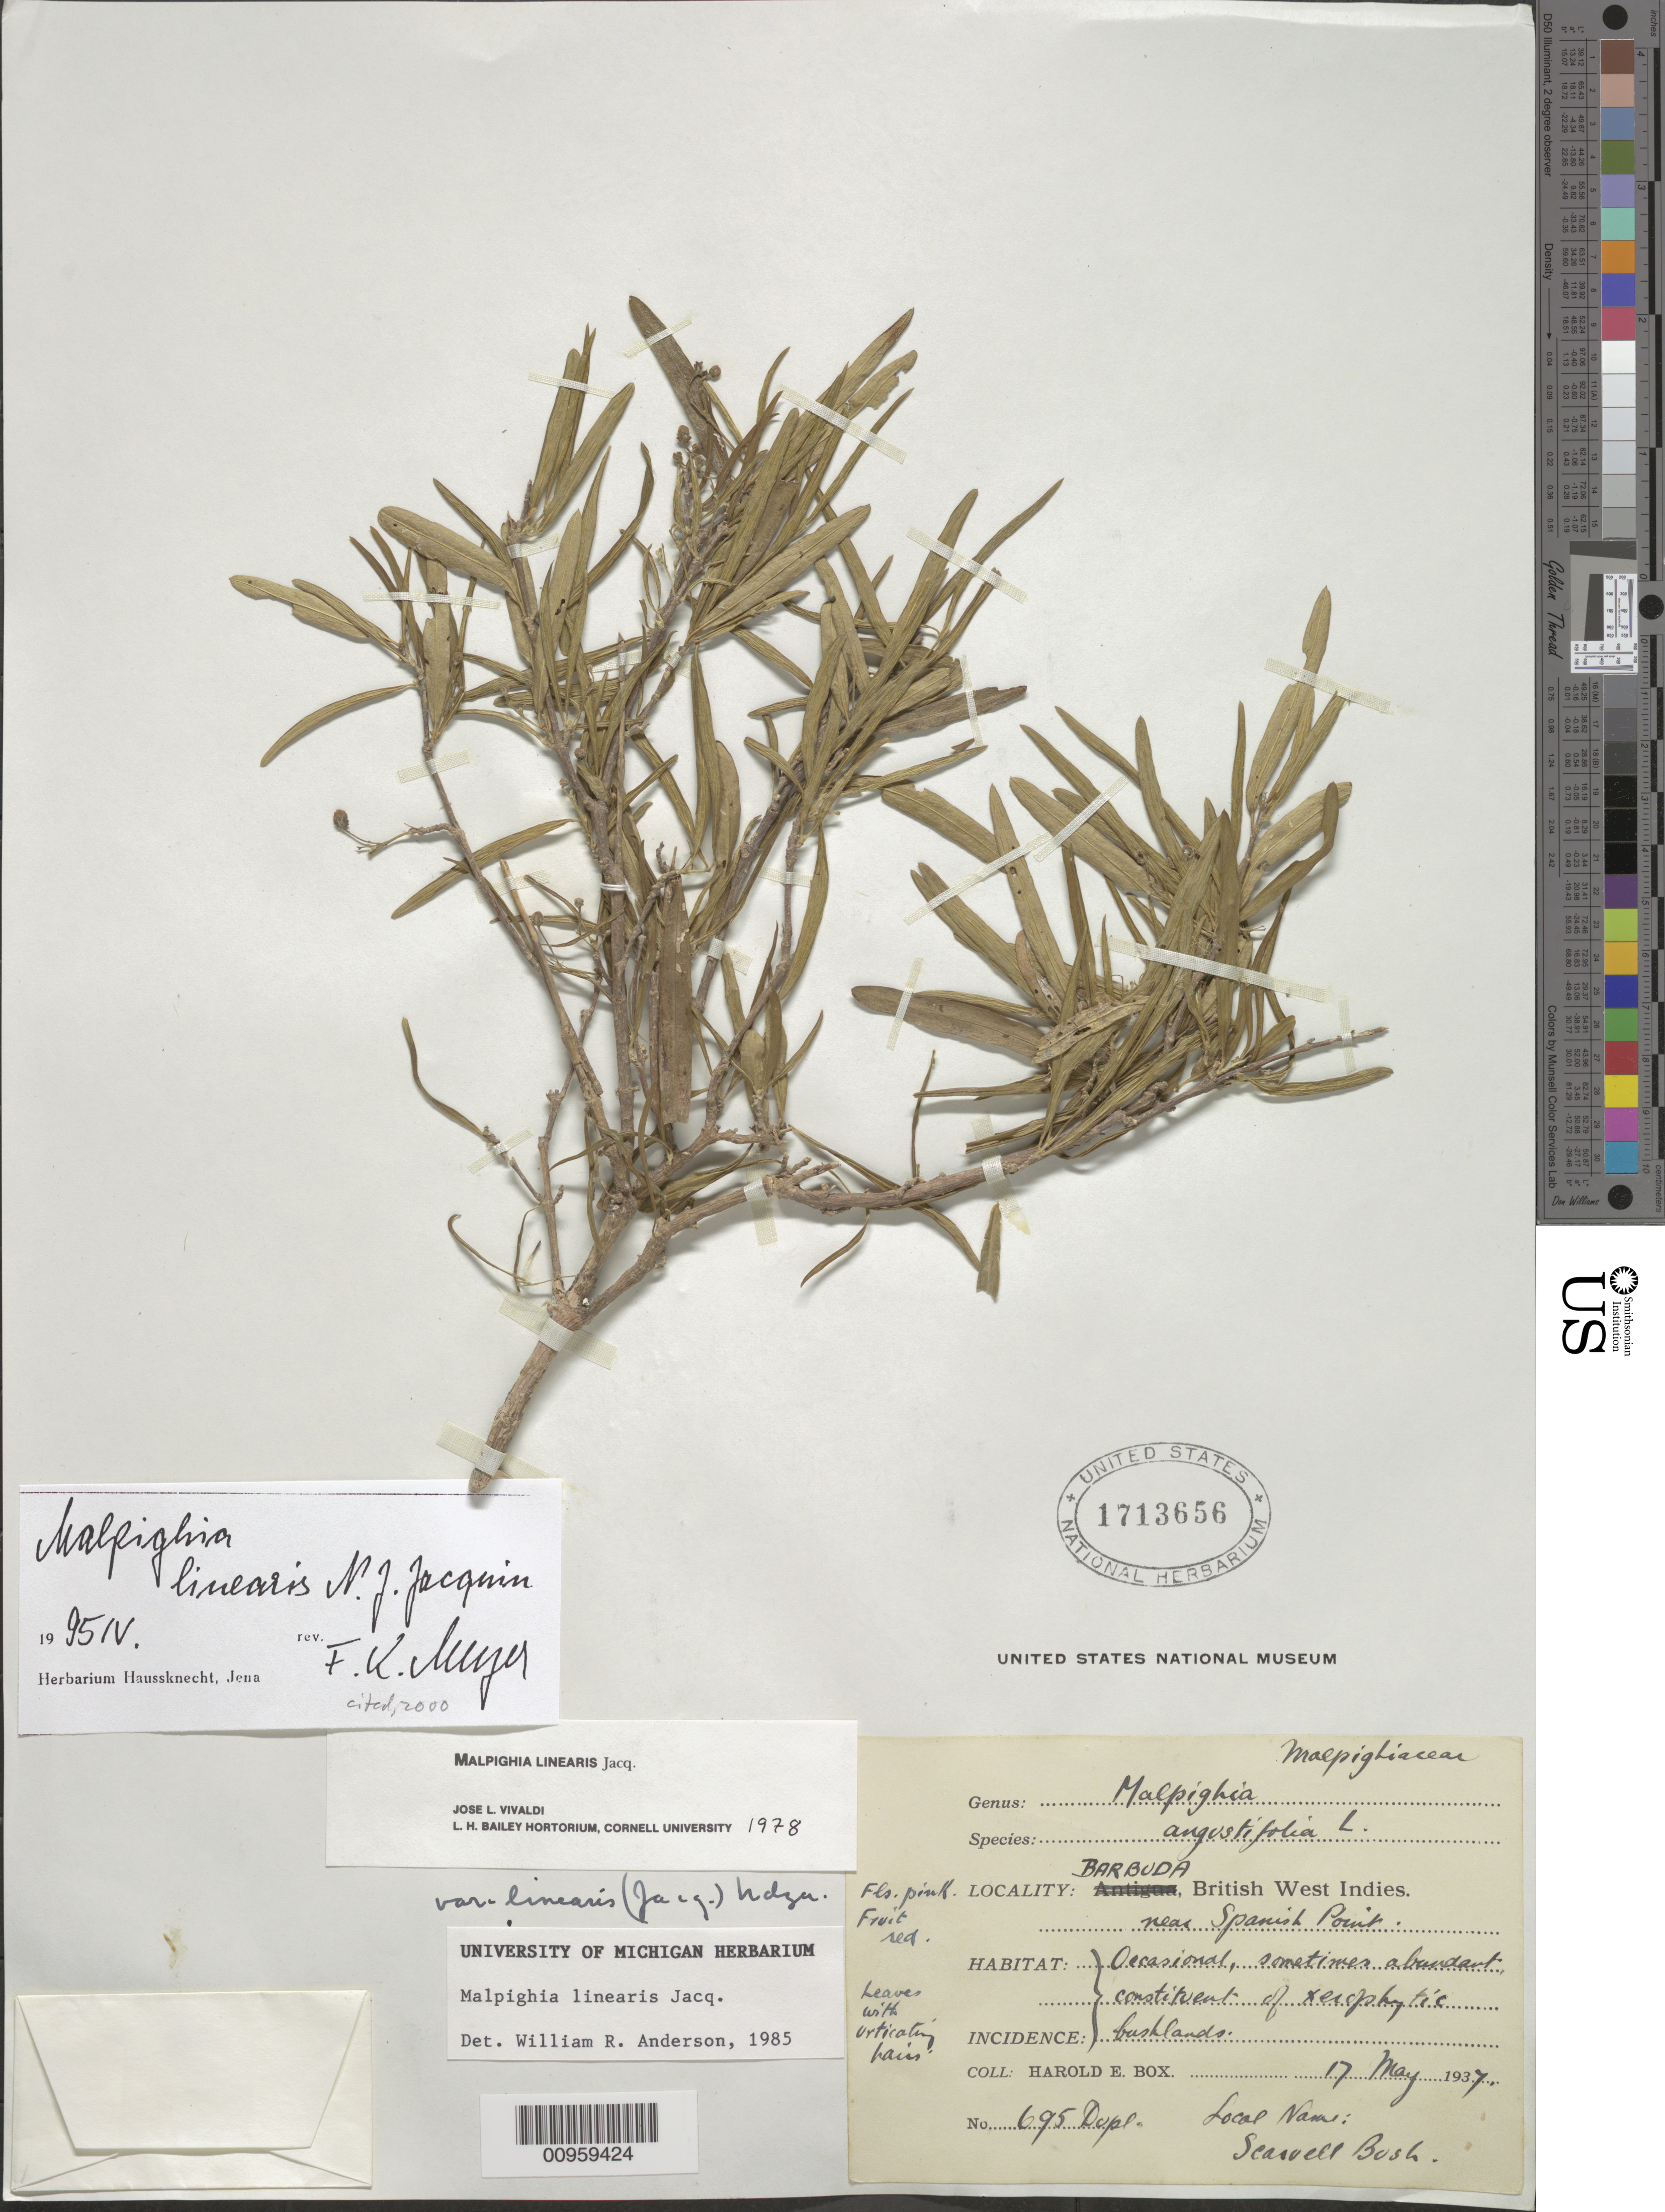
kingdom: Plantae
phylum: Tracheophyta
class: Magnoliopsida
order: Malpighiales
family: Malpighiaceae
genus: Malpighia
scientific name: Malpighia linearis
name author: Jacq.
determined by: Meyer, F. K.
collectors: H. E. Box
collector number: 695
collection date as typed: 17 May 1937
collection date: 1937-05-17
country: Antigua and Barbuda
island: Barbuda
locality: Near Spanish Point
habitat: Constituent of xerophytic bushlands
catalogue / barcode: US 1713656